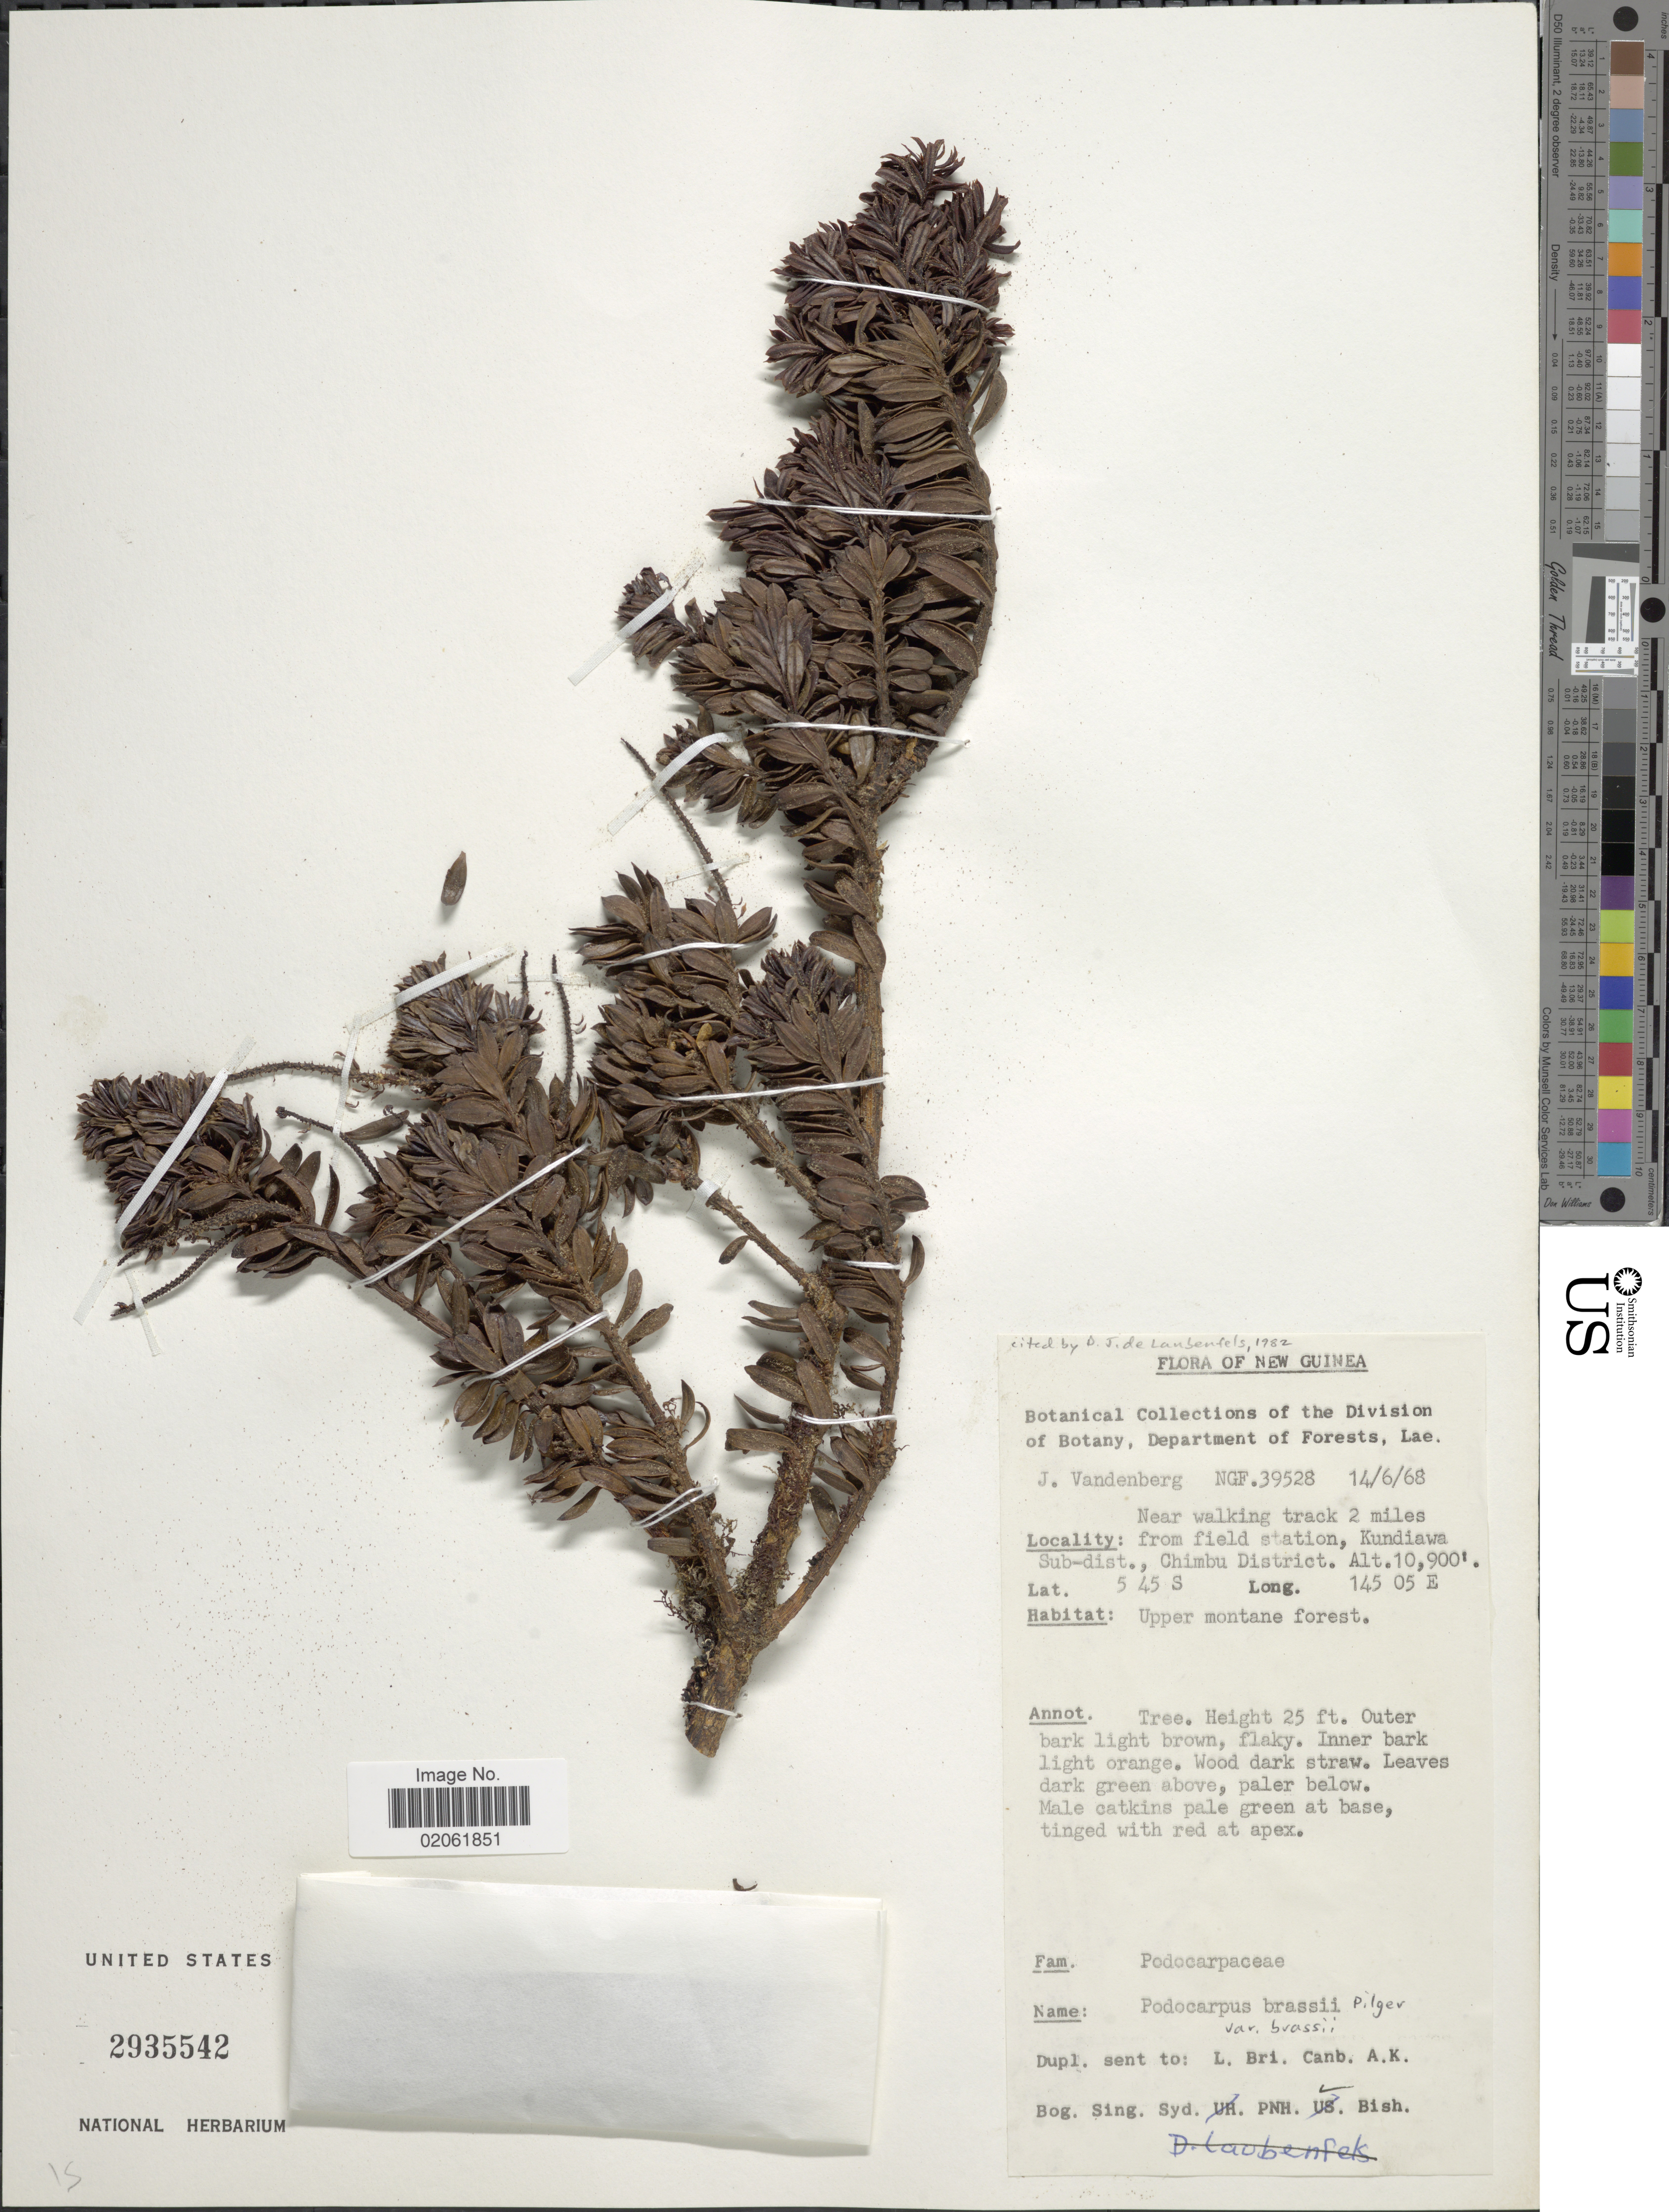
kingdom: Plantae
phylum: Tracheophyta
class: Pinopsida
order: Pinales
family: Podocarpaceae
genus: Podocarpus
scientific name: Podocarpus brassii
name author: Pilg.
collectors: J. Vandenberg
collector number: NGF39528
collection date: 1968-06-14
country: Papua New Guinea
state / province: Chimbu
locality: Near walking track 2 miles from field station, Kundiawa Sub-dist.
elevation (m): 3322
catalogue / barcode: US 2935542